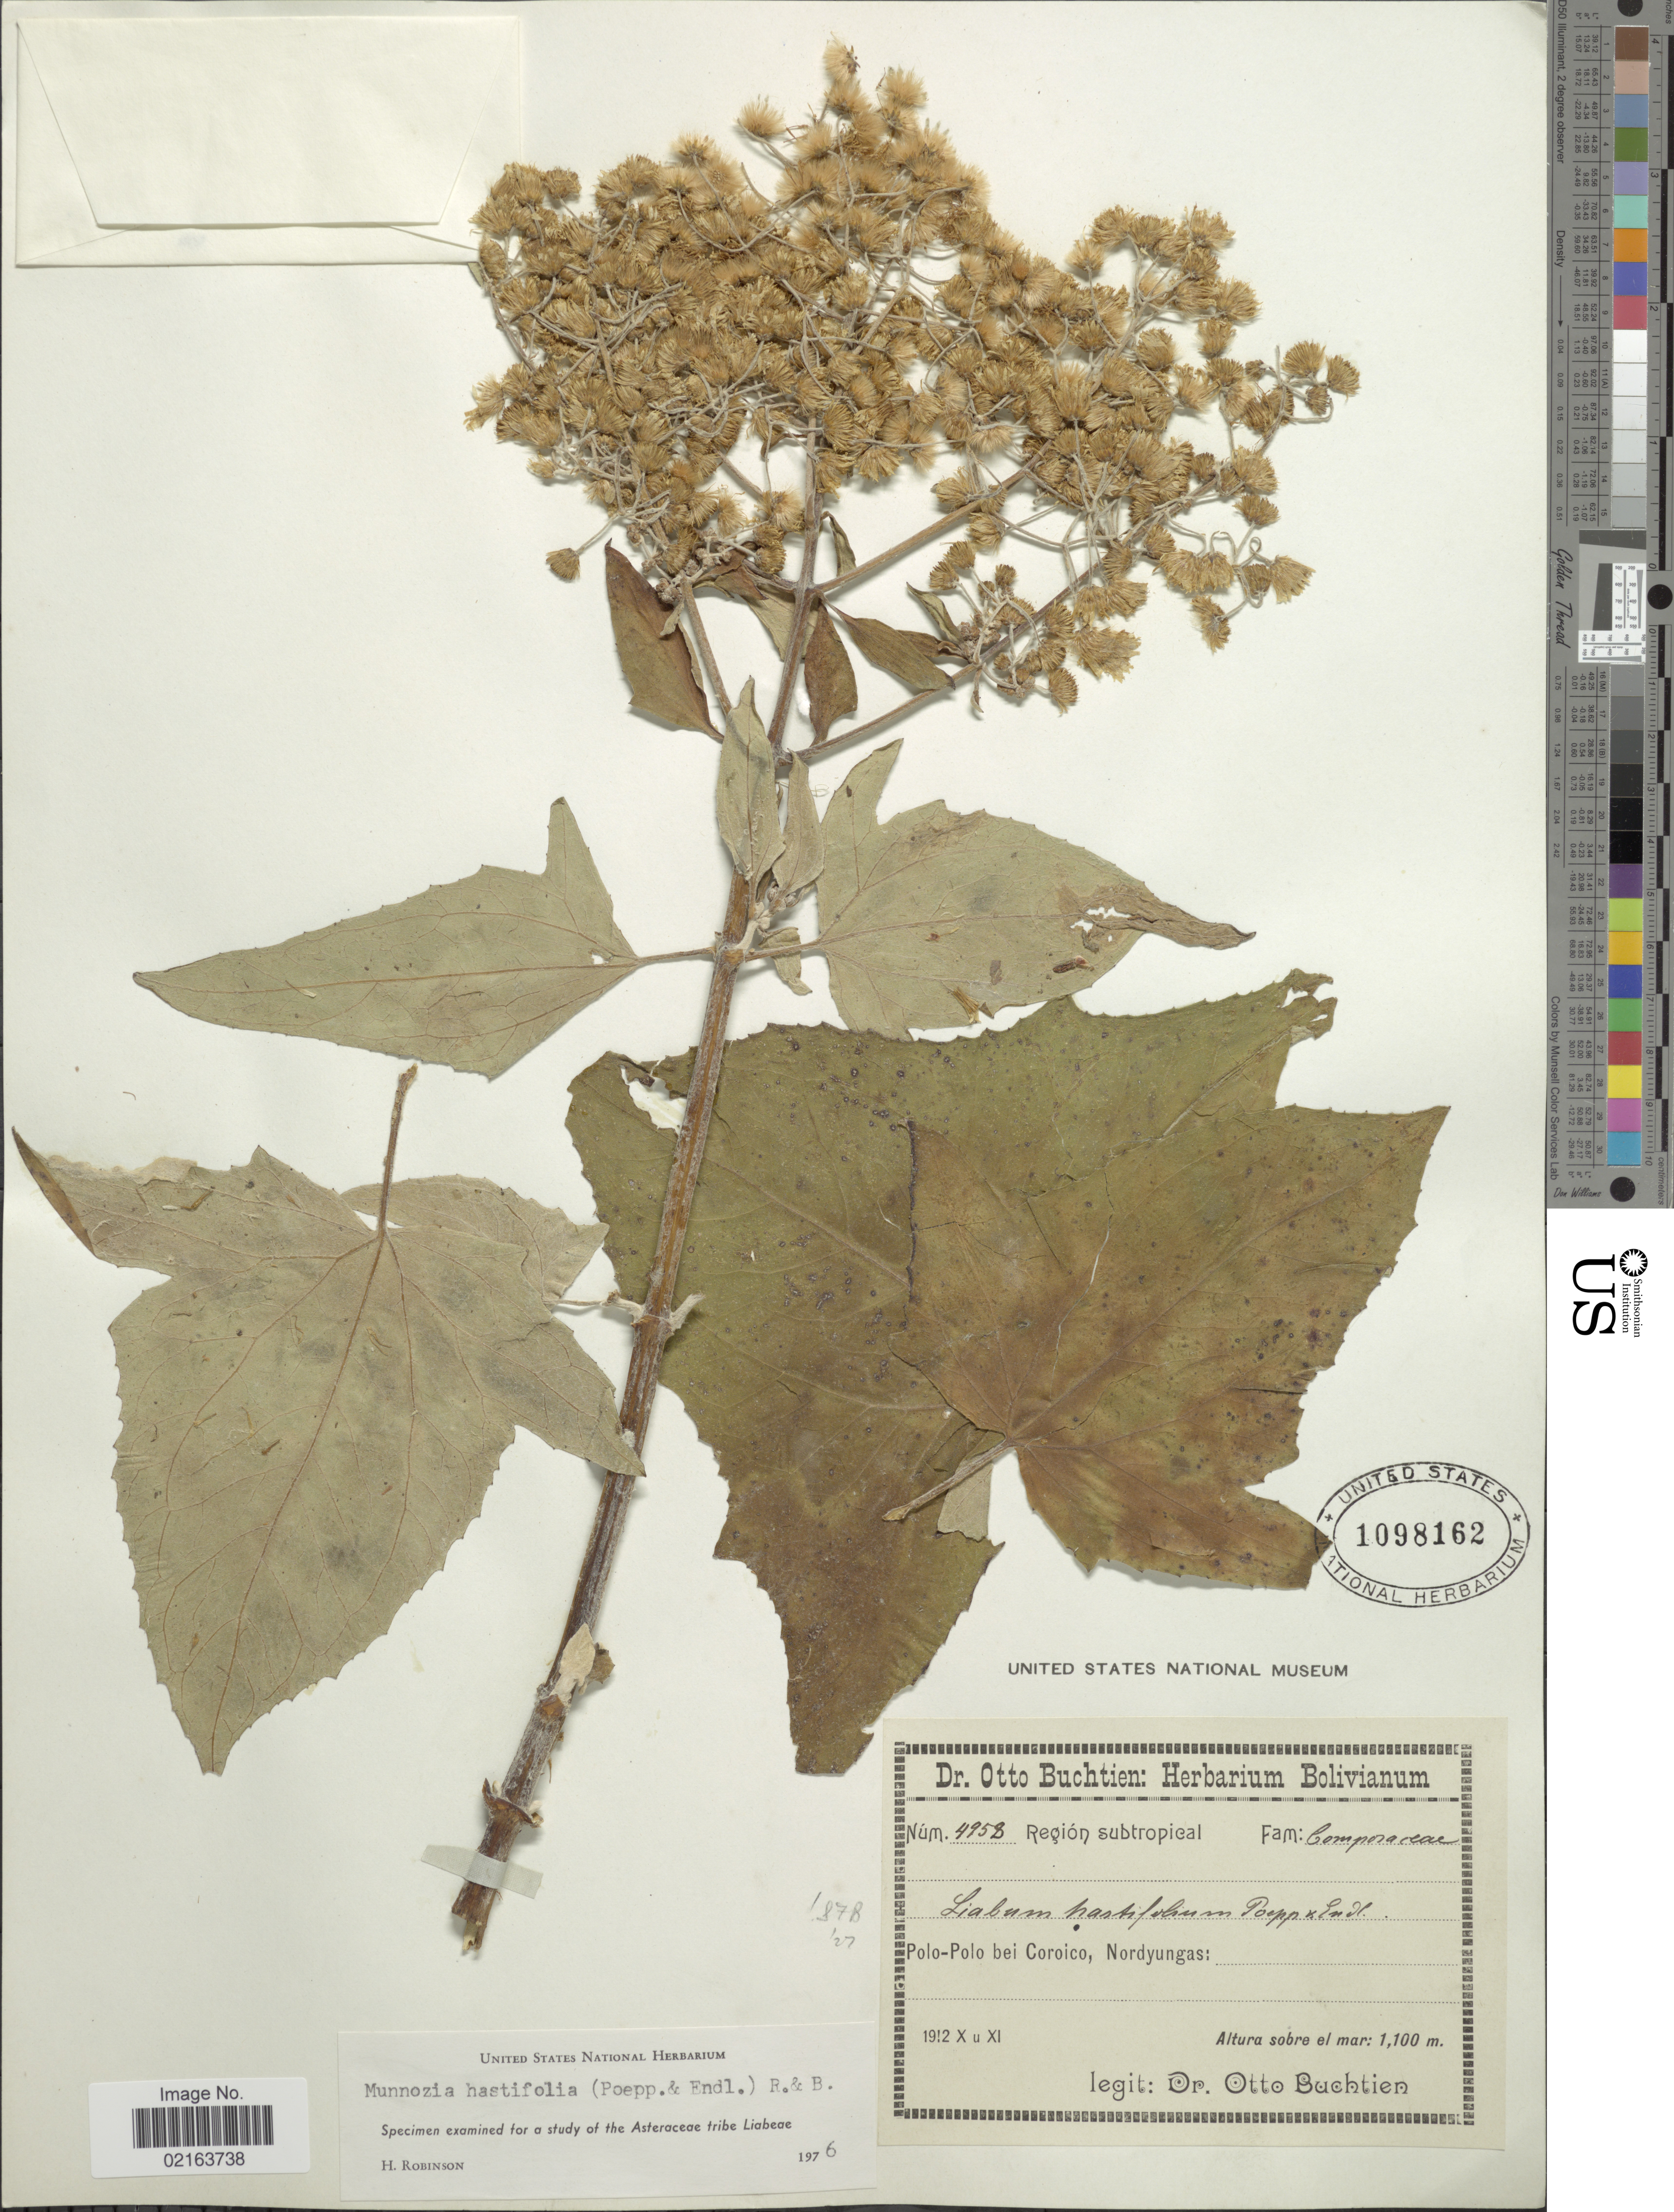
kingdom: Plantae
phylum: Tracheophyta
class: Magnoliopsida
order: Asterales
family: Asteraceae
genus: Munnozia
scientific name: Munnozia hastifolia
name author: (Poepp.) H. Rob. & Brettell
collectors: O. Buchtien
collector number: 4958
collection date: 1912-10/1912-11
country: Bolivia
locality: Polo-Polo bei Coroico, Nordyungas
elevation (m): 1100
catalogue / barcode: US 1098162